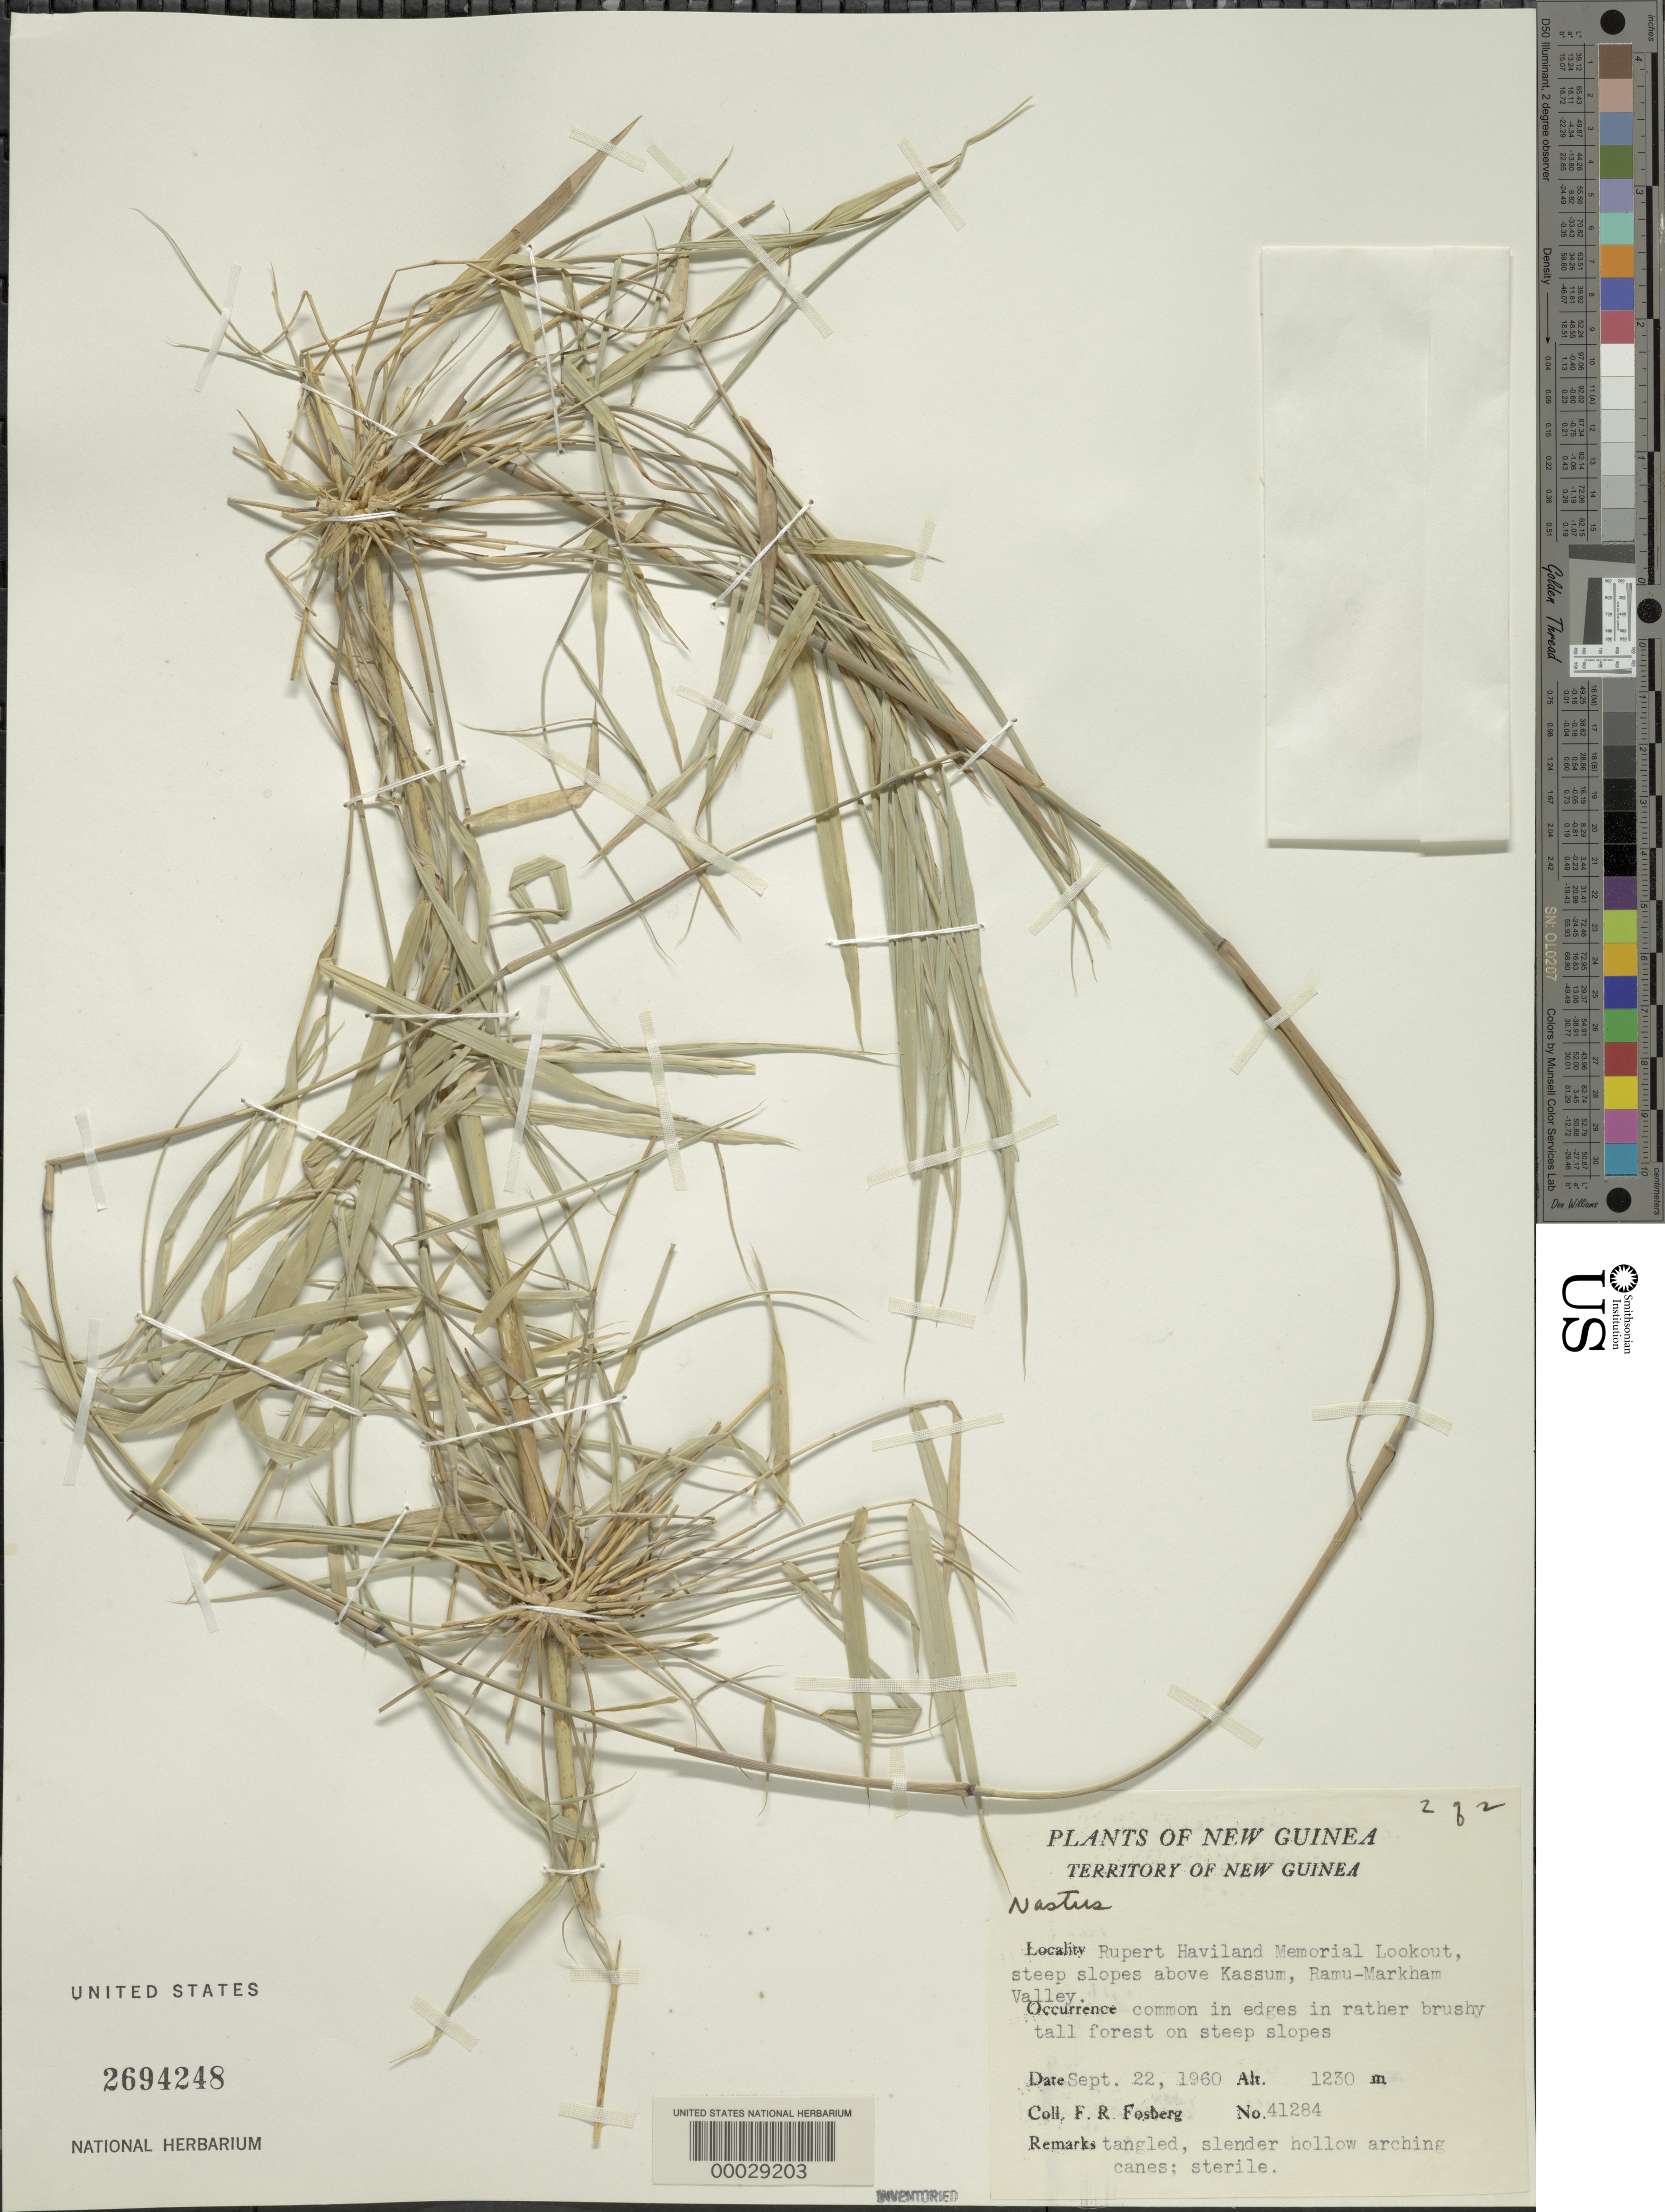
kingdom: Plantae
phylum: Tracheophyta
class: Liliopsida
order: Poales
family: Poaceae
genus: Nastus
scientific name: Nastus sp.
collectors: F. R. Fosberg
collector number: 41284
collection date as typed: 22 Sep 1960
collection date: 1960-09-22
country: Indonesia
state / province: Irian Jaya ?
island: New Guinea Island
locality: Rupert haviland mem. lookout. [country could also be papua new guinea.]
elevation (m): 1230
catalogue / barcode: US 2694248